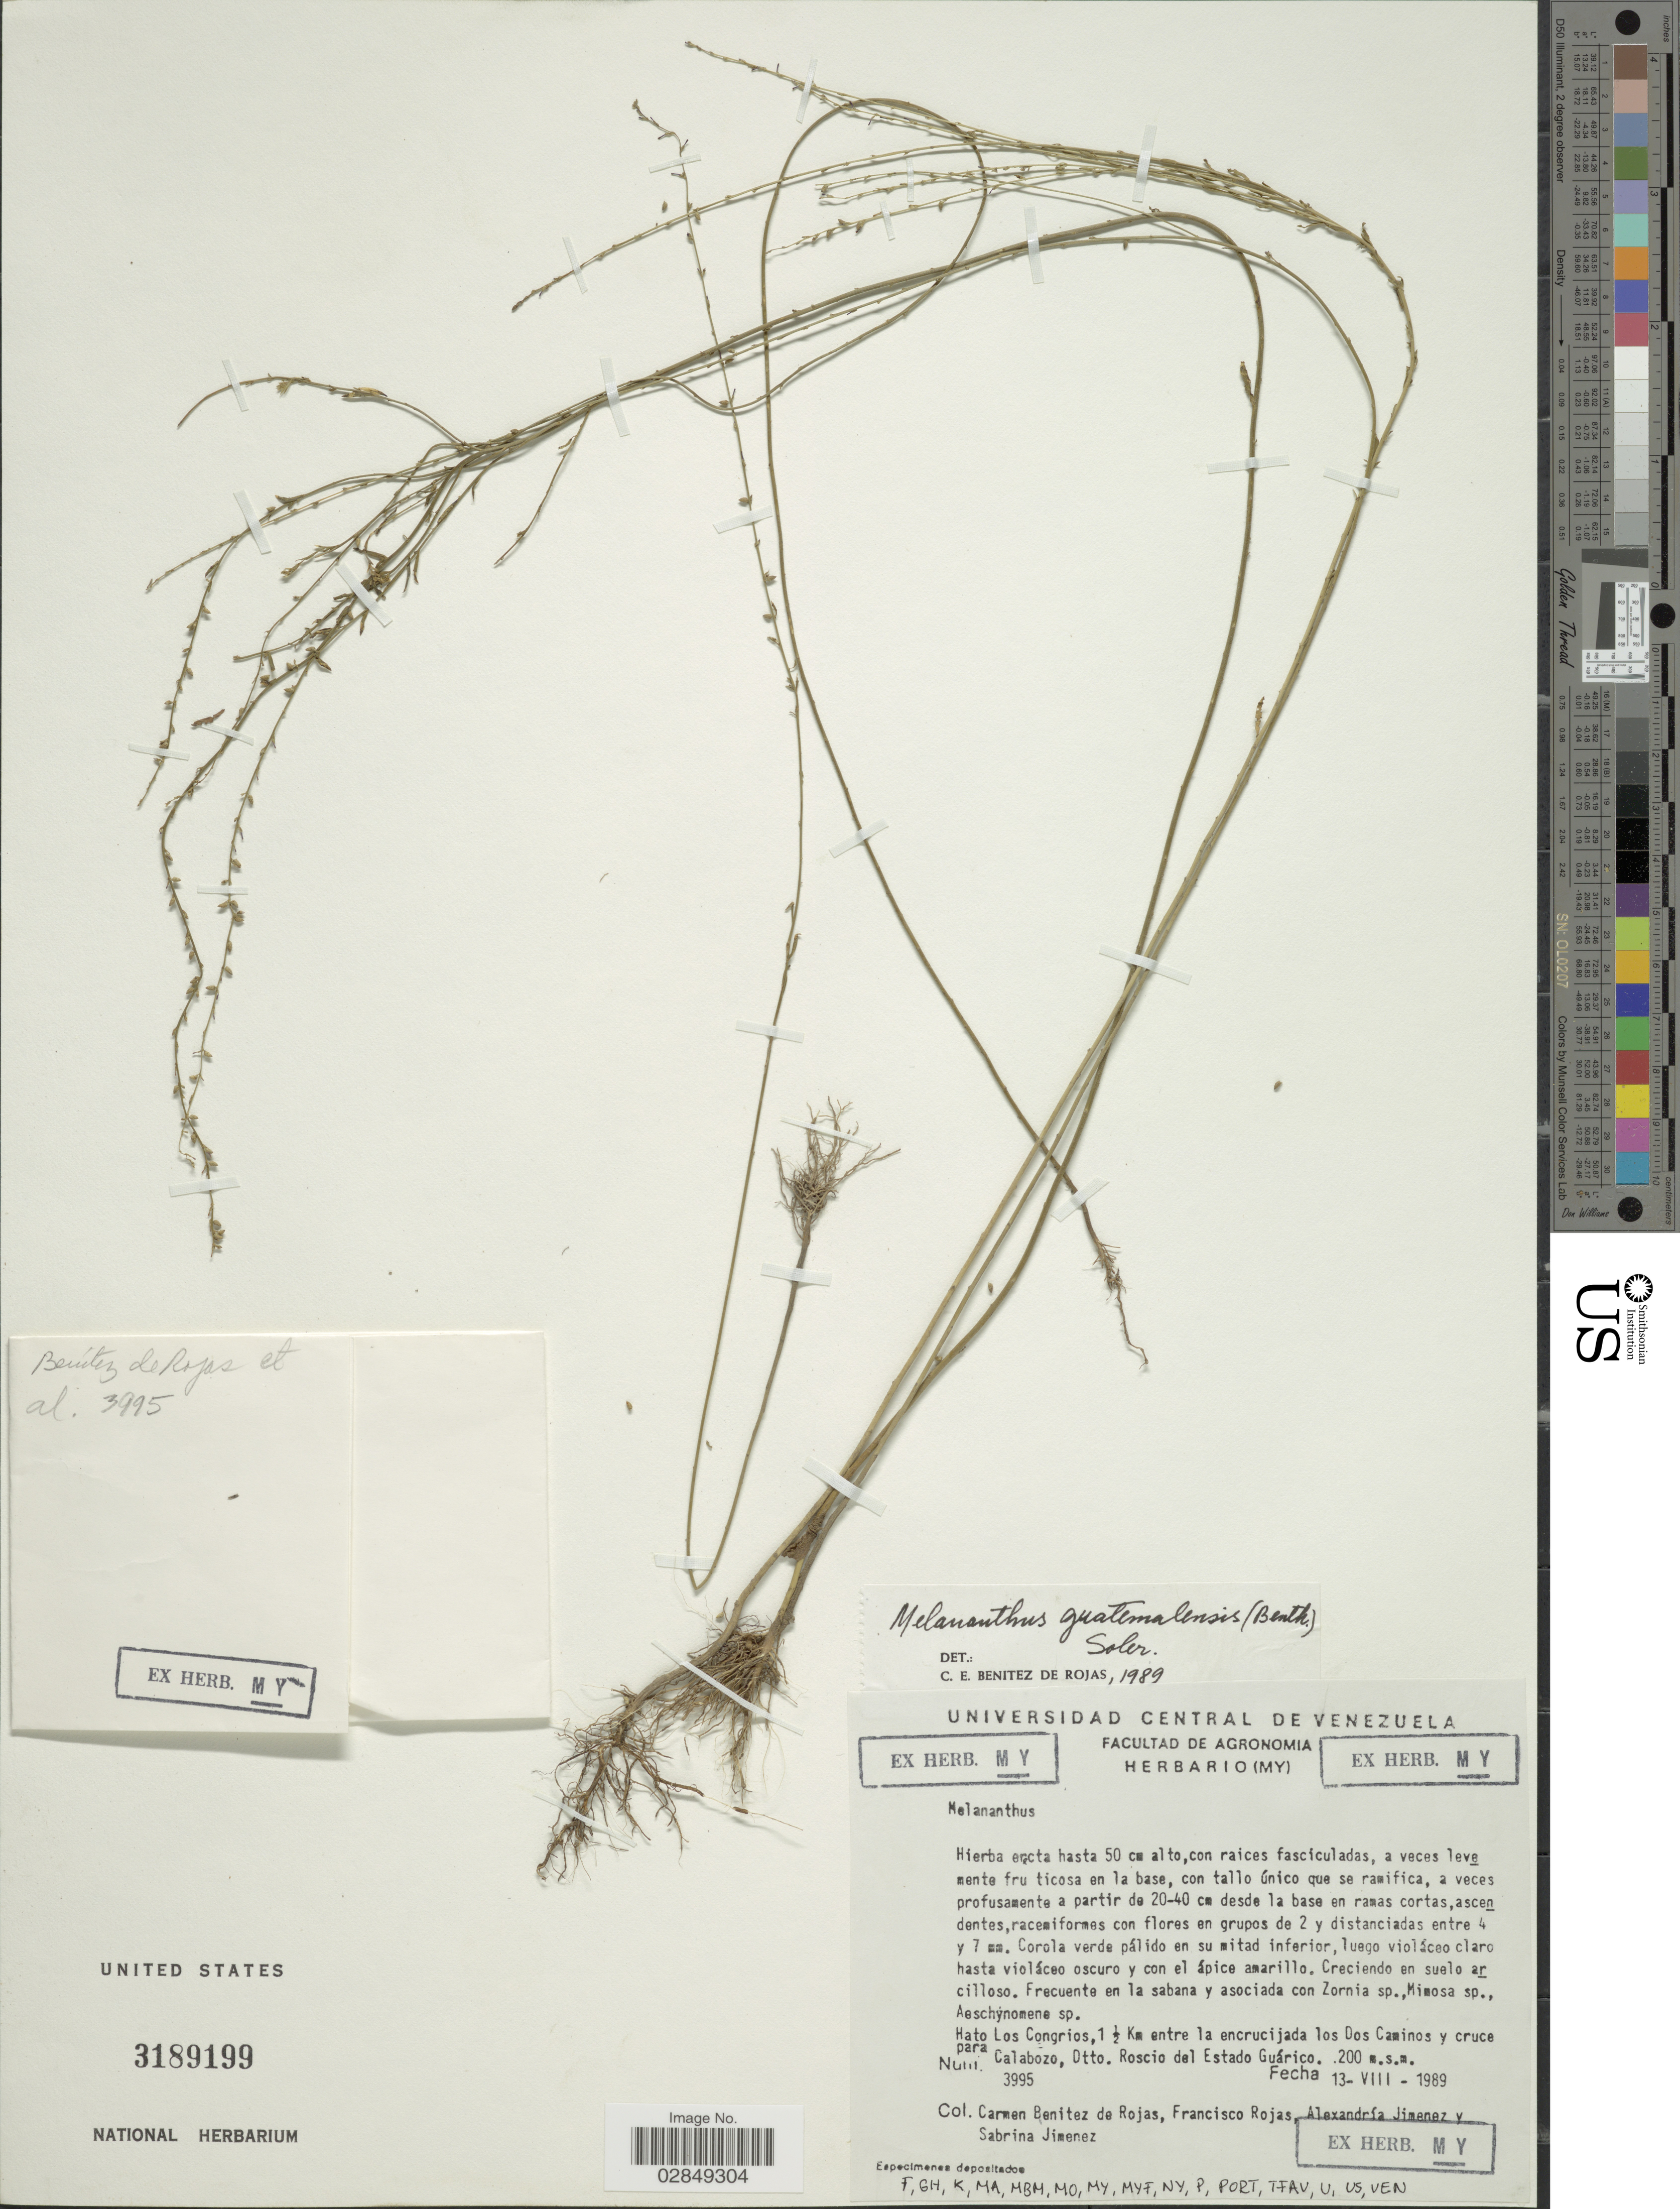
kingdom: Plantae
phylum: Tracheophyta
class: Magnoliopsida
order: Solanales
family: Solanaceae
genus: Melananthus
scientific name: Melananthus guatemalensis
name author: (Benth. ex Hemsl.) Soler.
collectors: C. E. Benítez de Rojas, F. Rojas, A. Jiménez & S. Jiménez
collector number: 3995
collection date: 1989-08-13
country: Venezuela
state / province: Guárico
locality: Hato Los Congrios, 1½ Km entre la encrucijada los Dos Caminos y cruce para Calabozo, Dtto. Roscio del Estado Guárico.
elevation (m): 200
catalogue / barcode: US 3189199